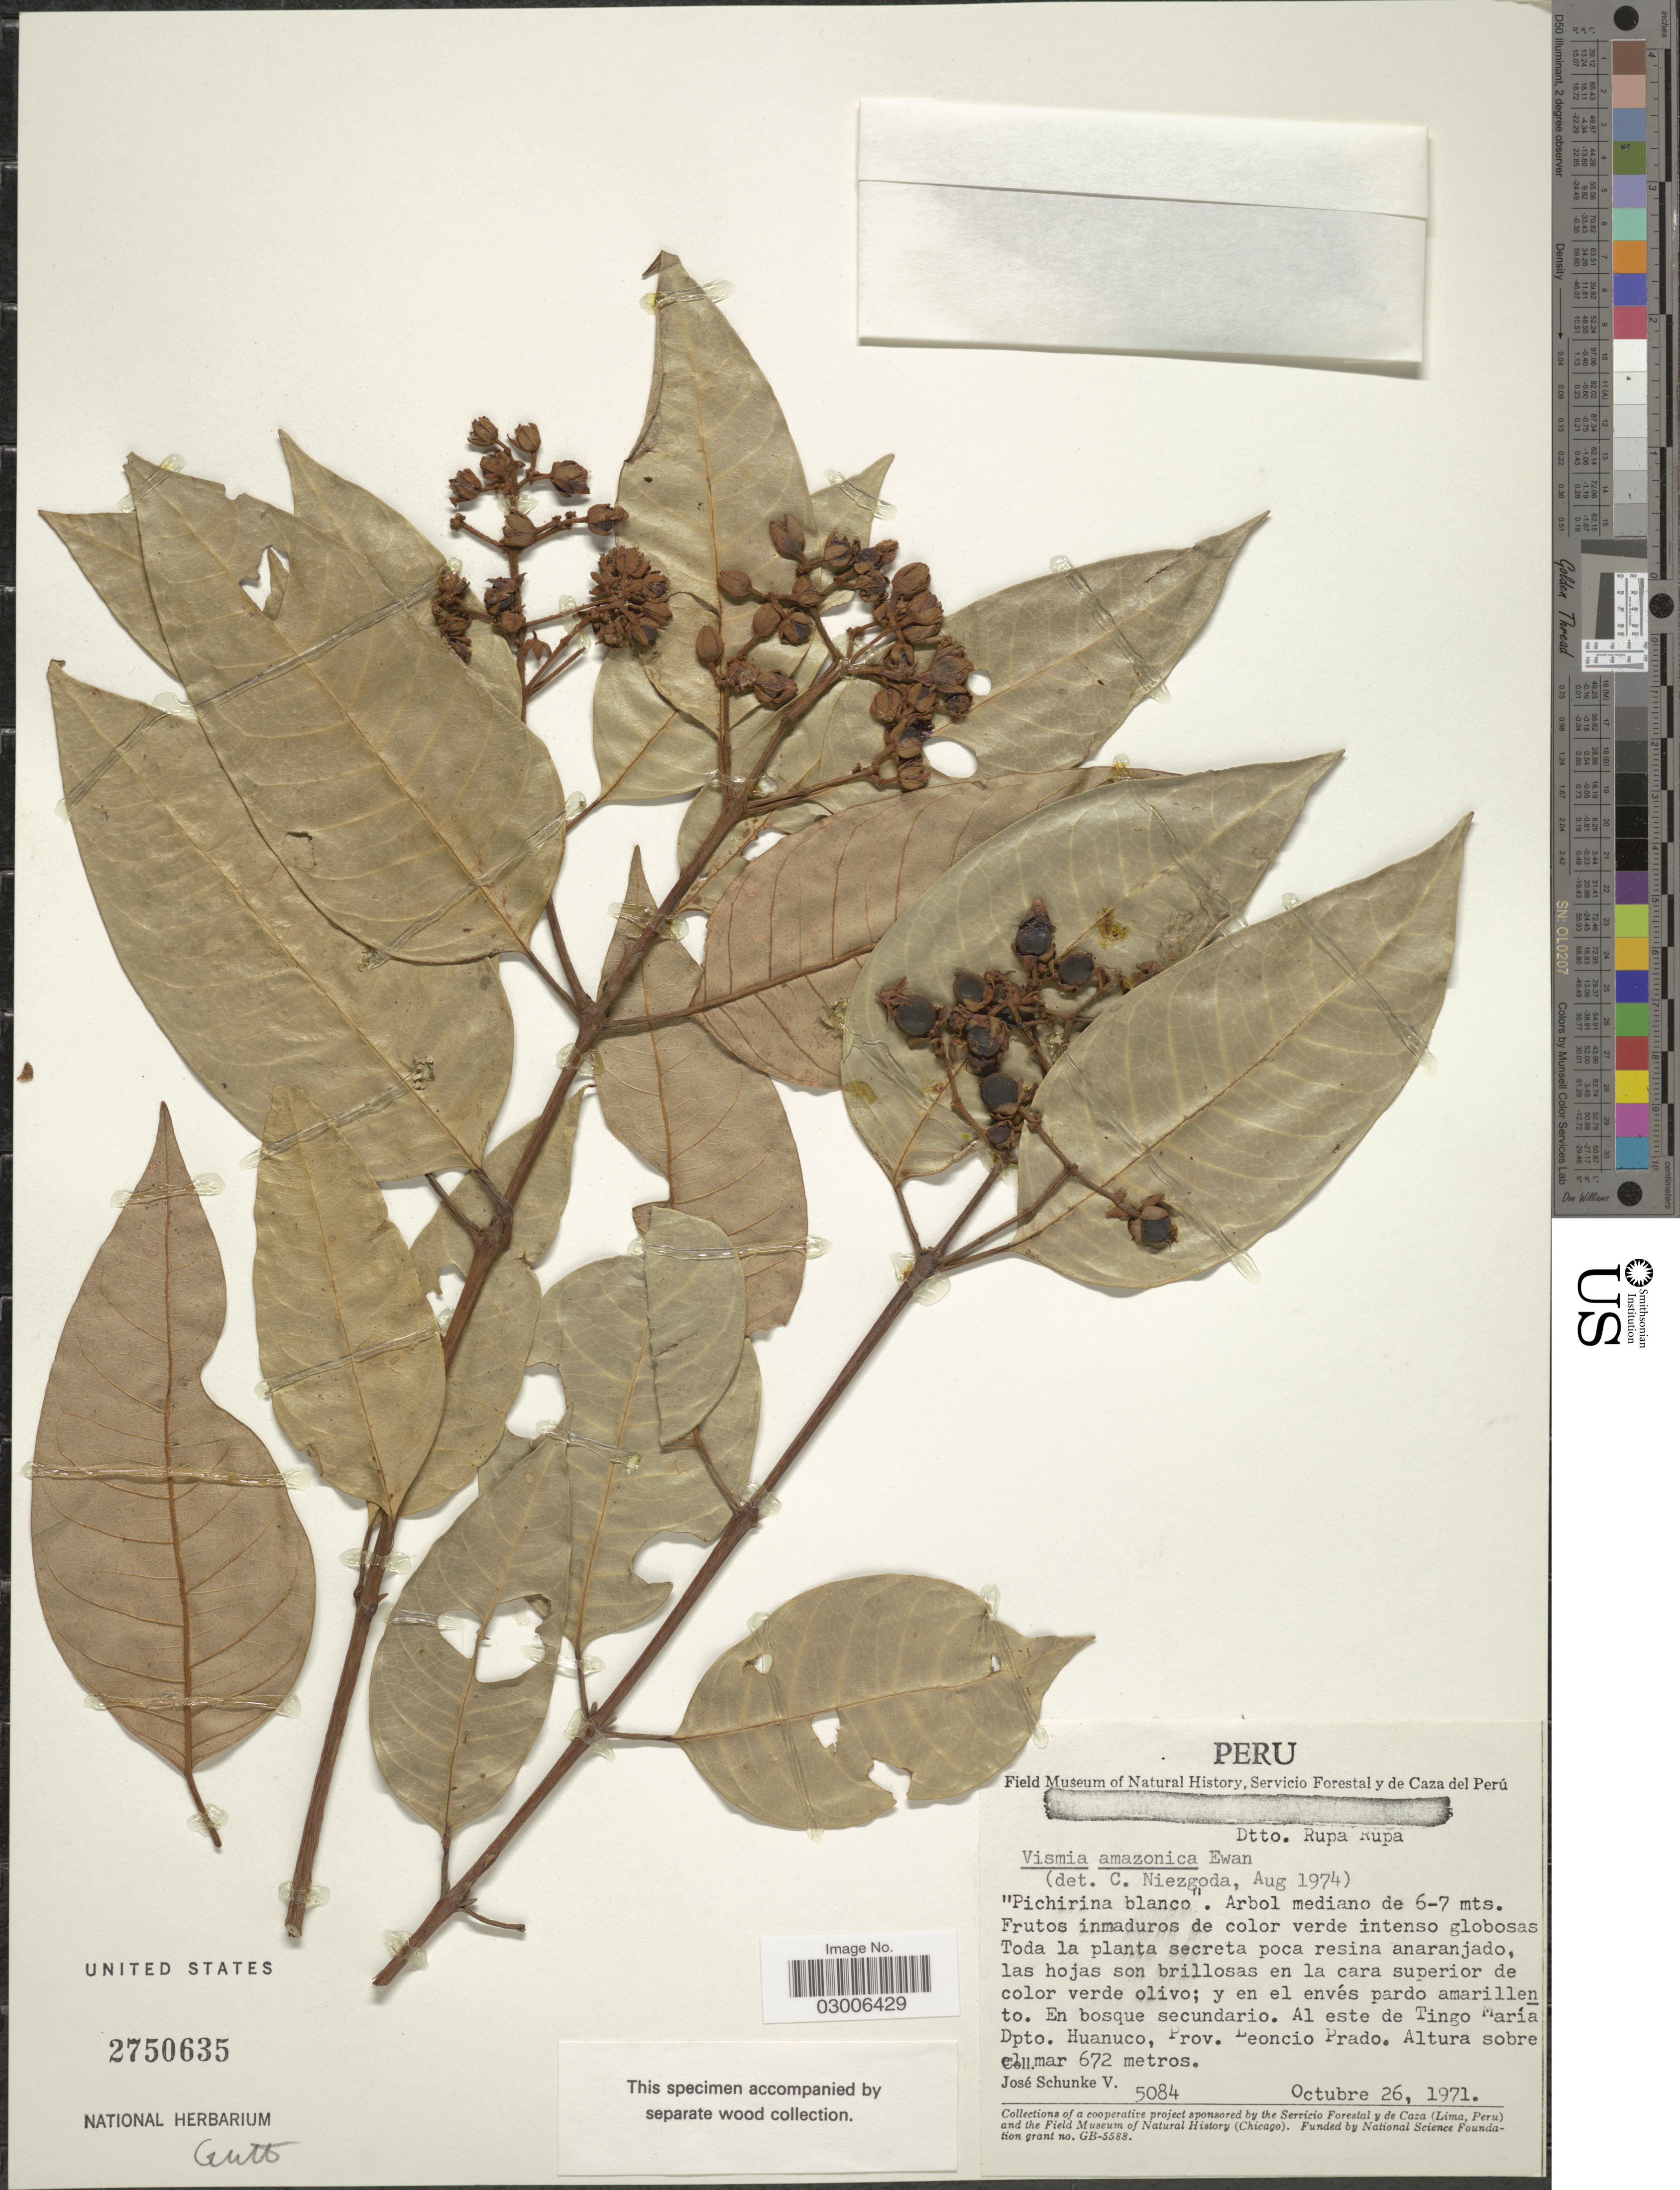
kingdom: Plantae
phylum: Tracheophyta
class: Magnoliopsida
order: Malpighiales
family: Hypericaceae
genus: Vismia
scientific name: Vismia amazonica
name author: Ewan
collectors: J. Schunke Vigo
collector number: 5084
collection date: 1971-10-26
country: Peru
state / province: Huánuco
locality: Dtto. Rupa Rupa, Al este de Tingo María, Dpto. Huanuco, Prov. Leoncio Prado.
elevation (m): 672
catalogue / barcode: US 2750635